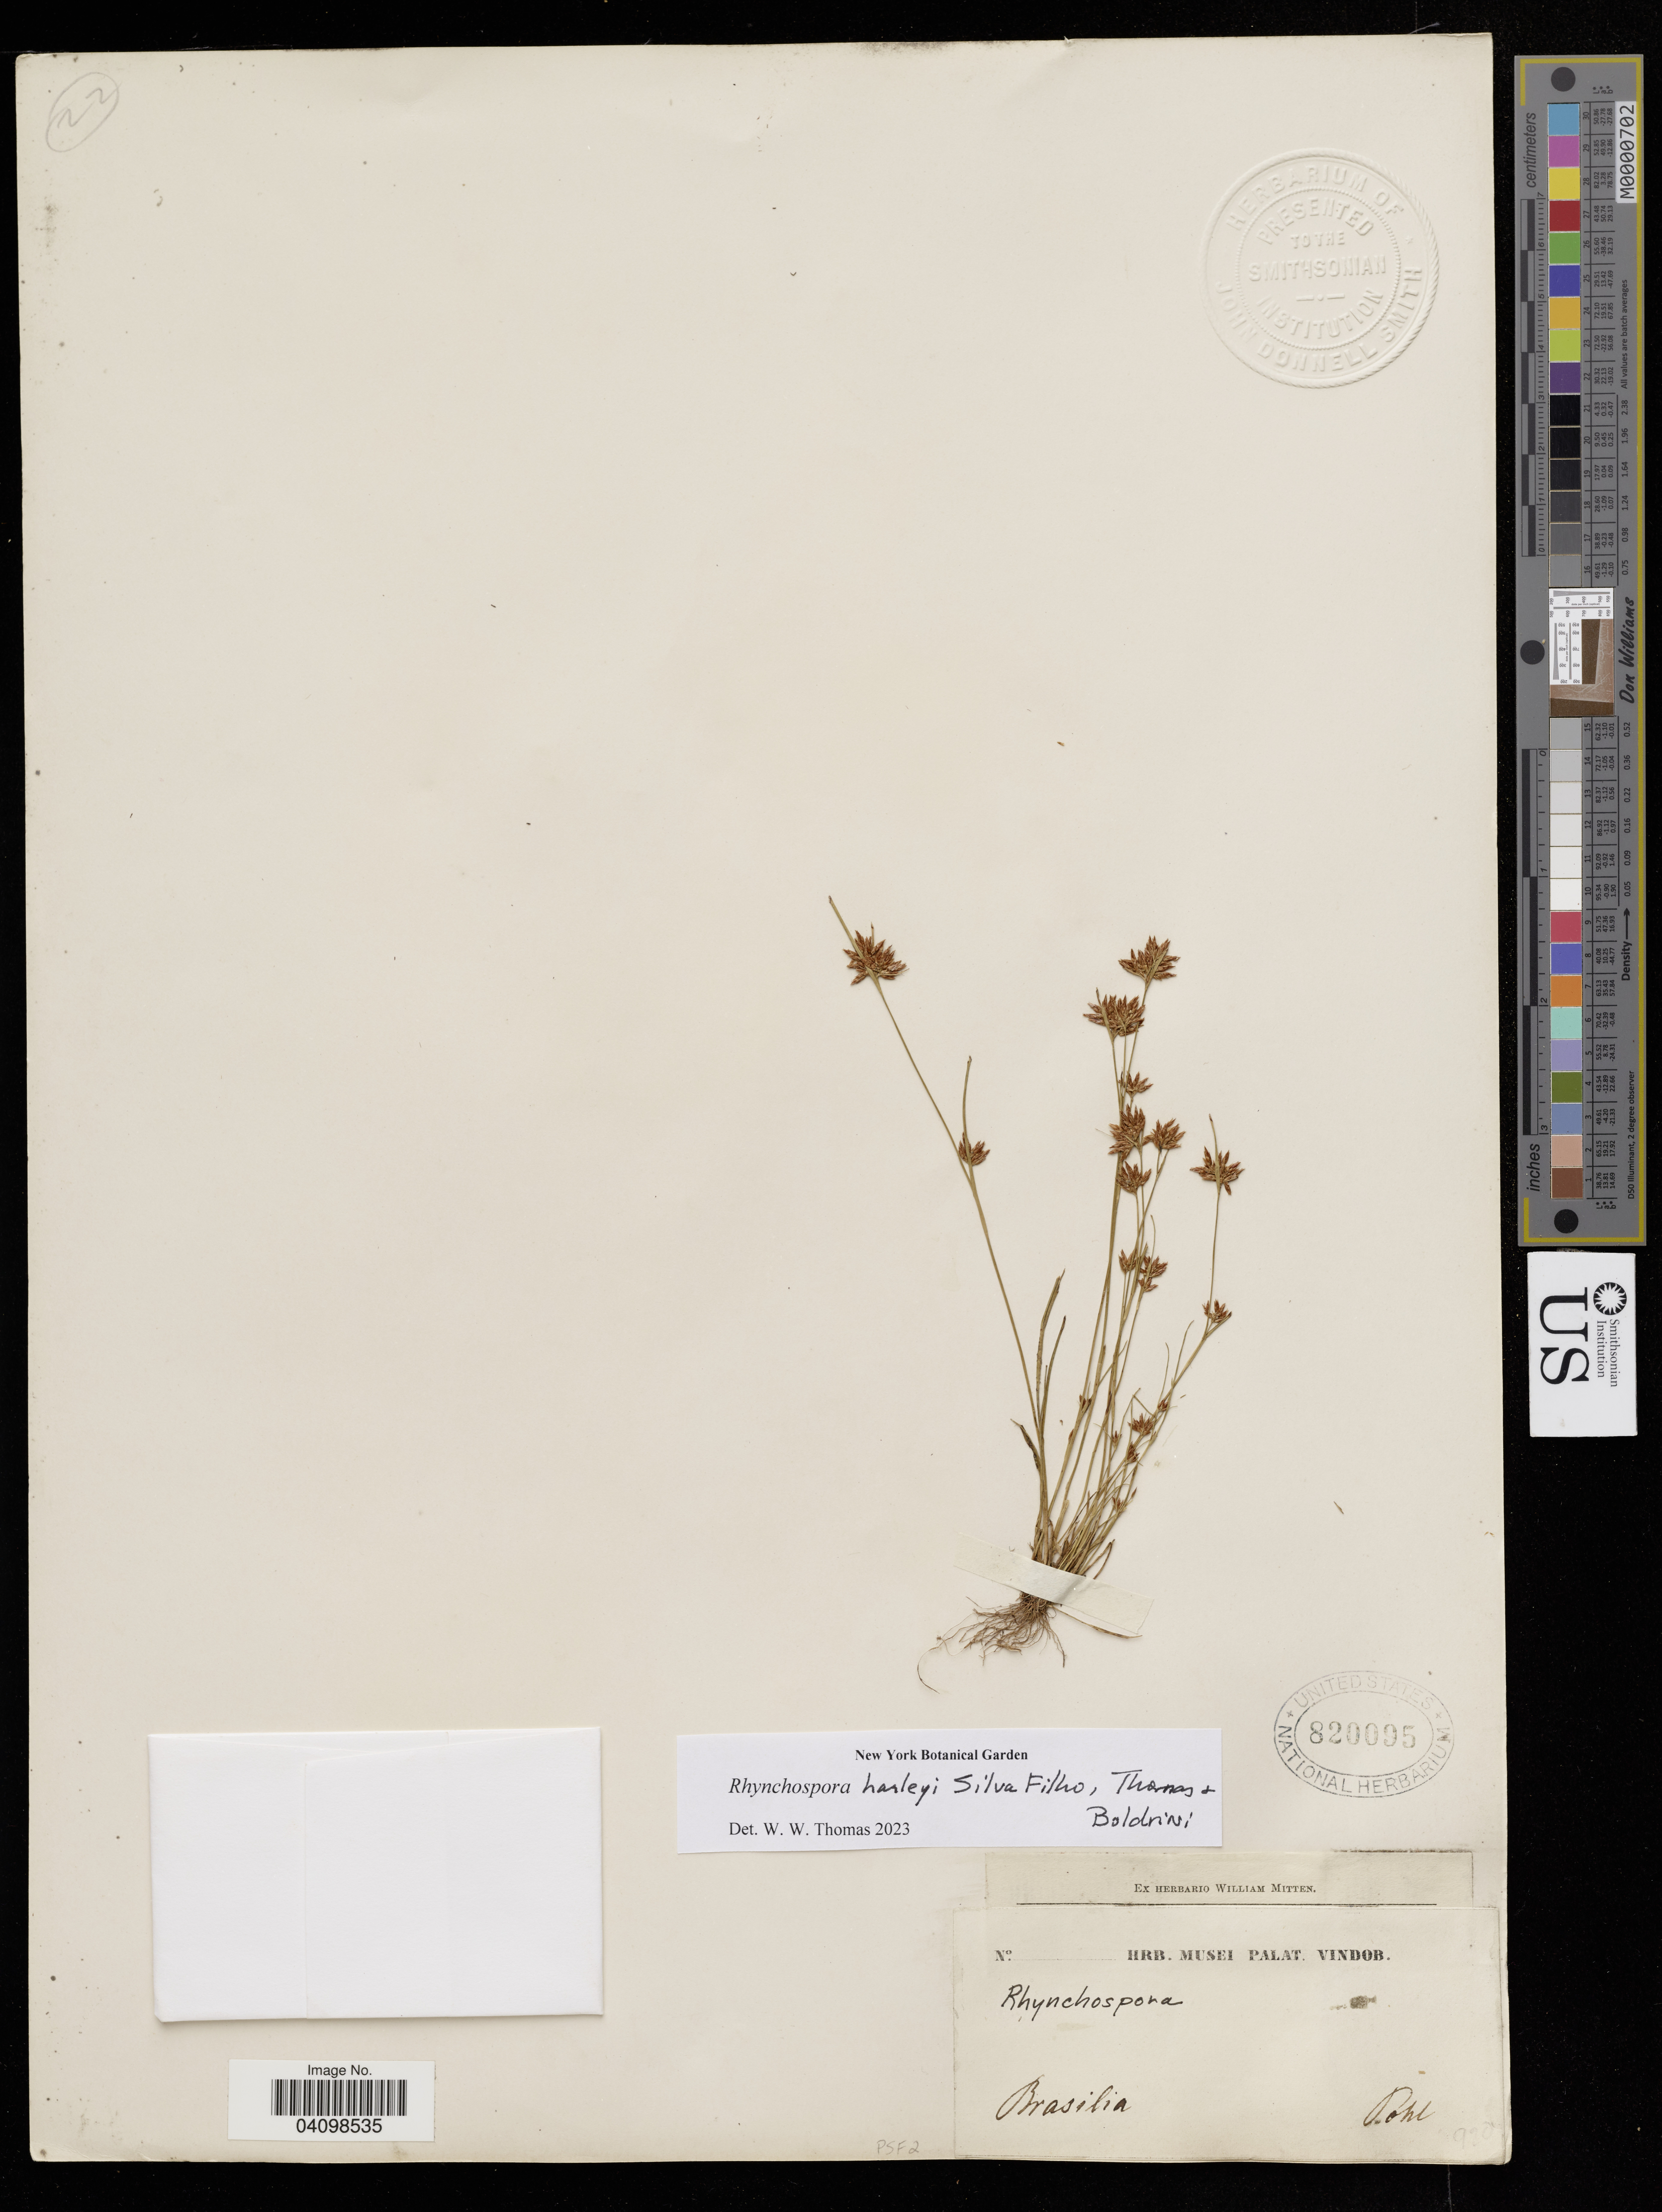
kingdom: Plantae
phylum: Tracheophyta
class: Liliopsida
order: Poales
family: Cyperaceae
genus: Rhynchospora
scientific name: Rhynchospora harveyi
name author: W. Boott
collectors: Pohl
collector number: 920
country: Brazil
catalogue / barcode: US 820095